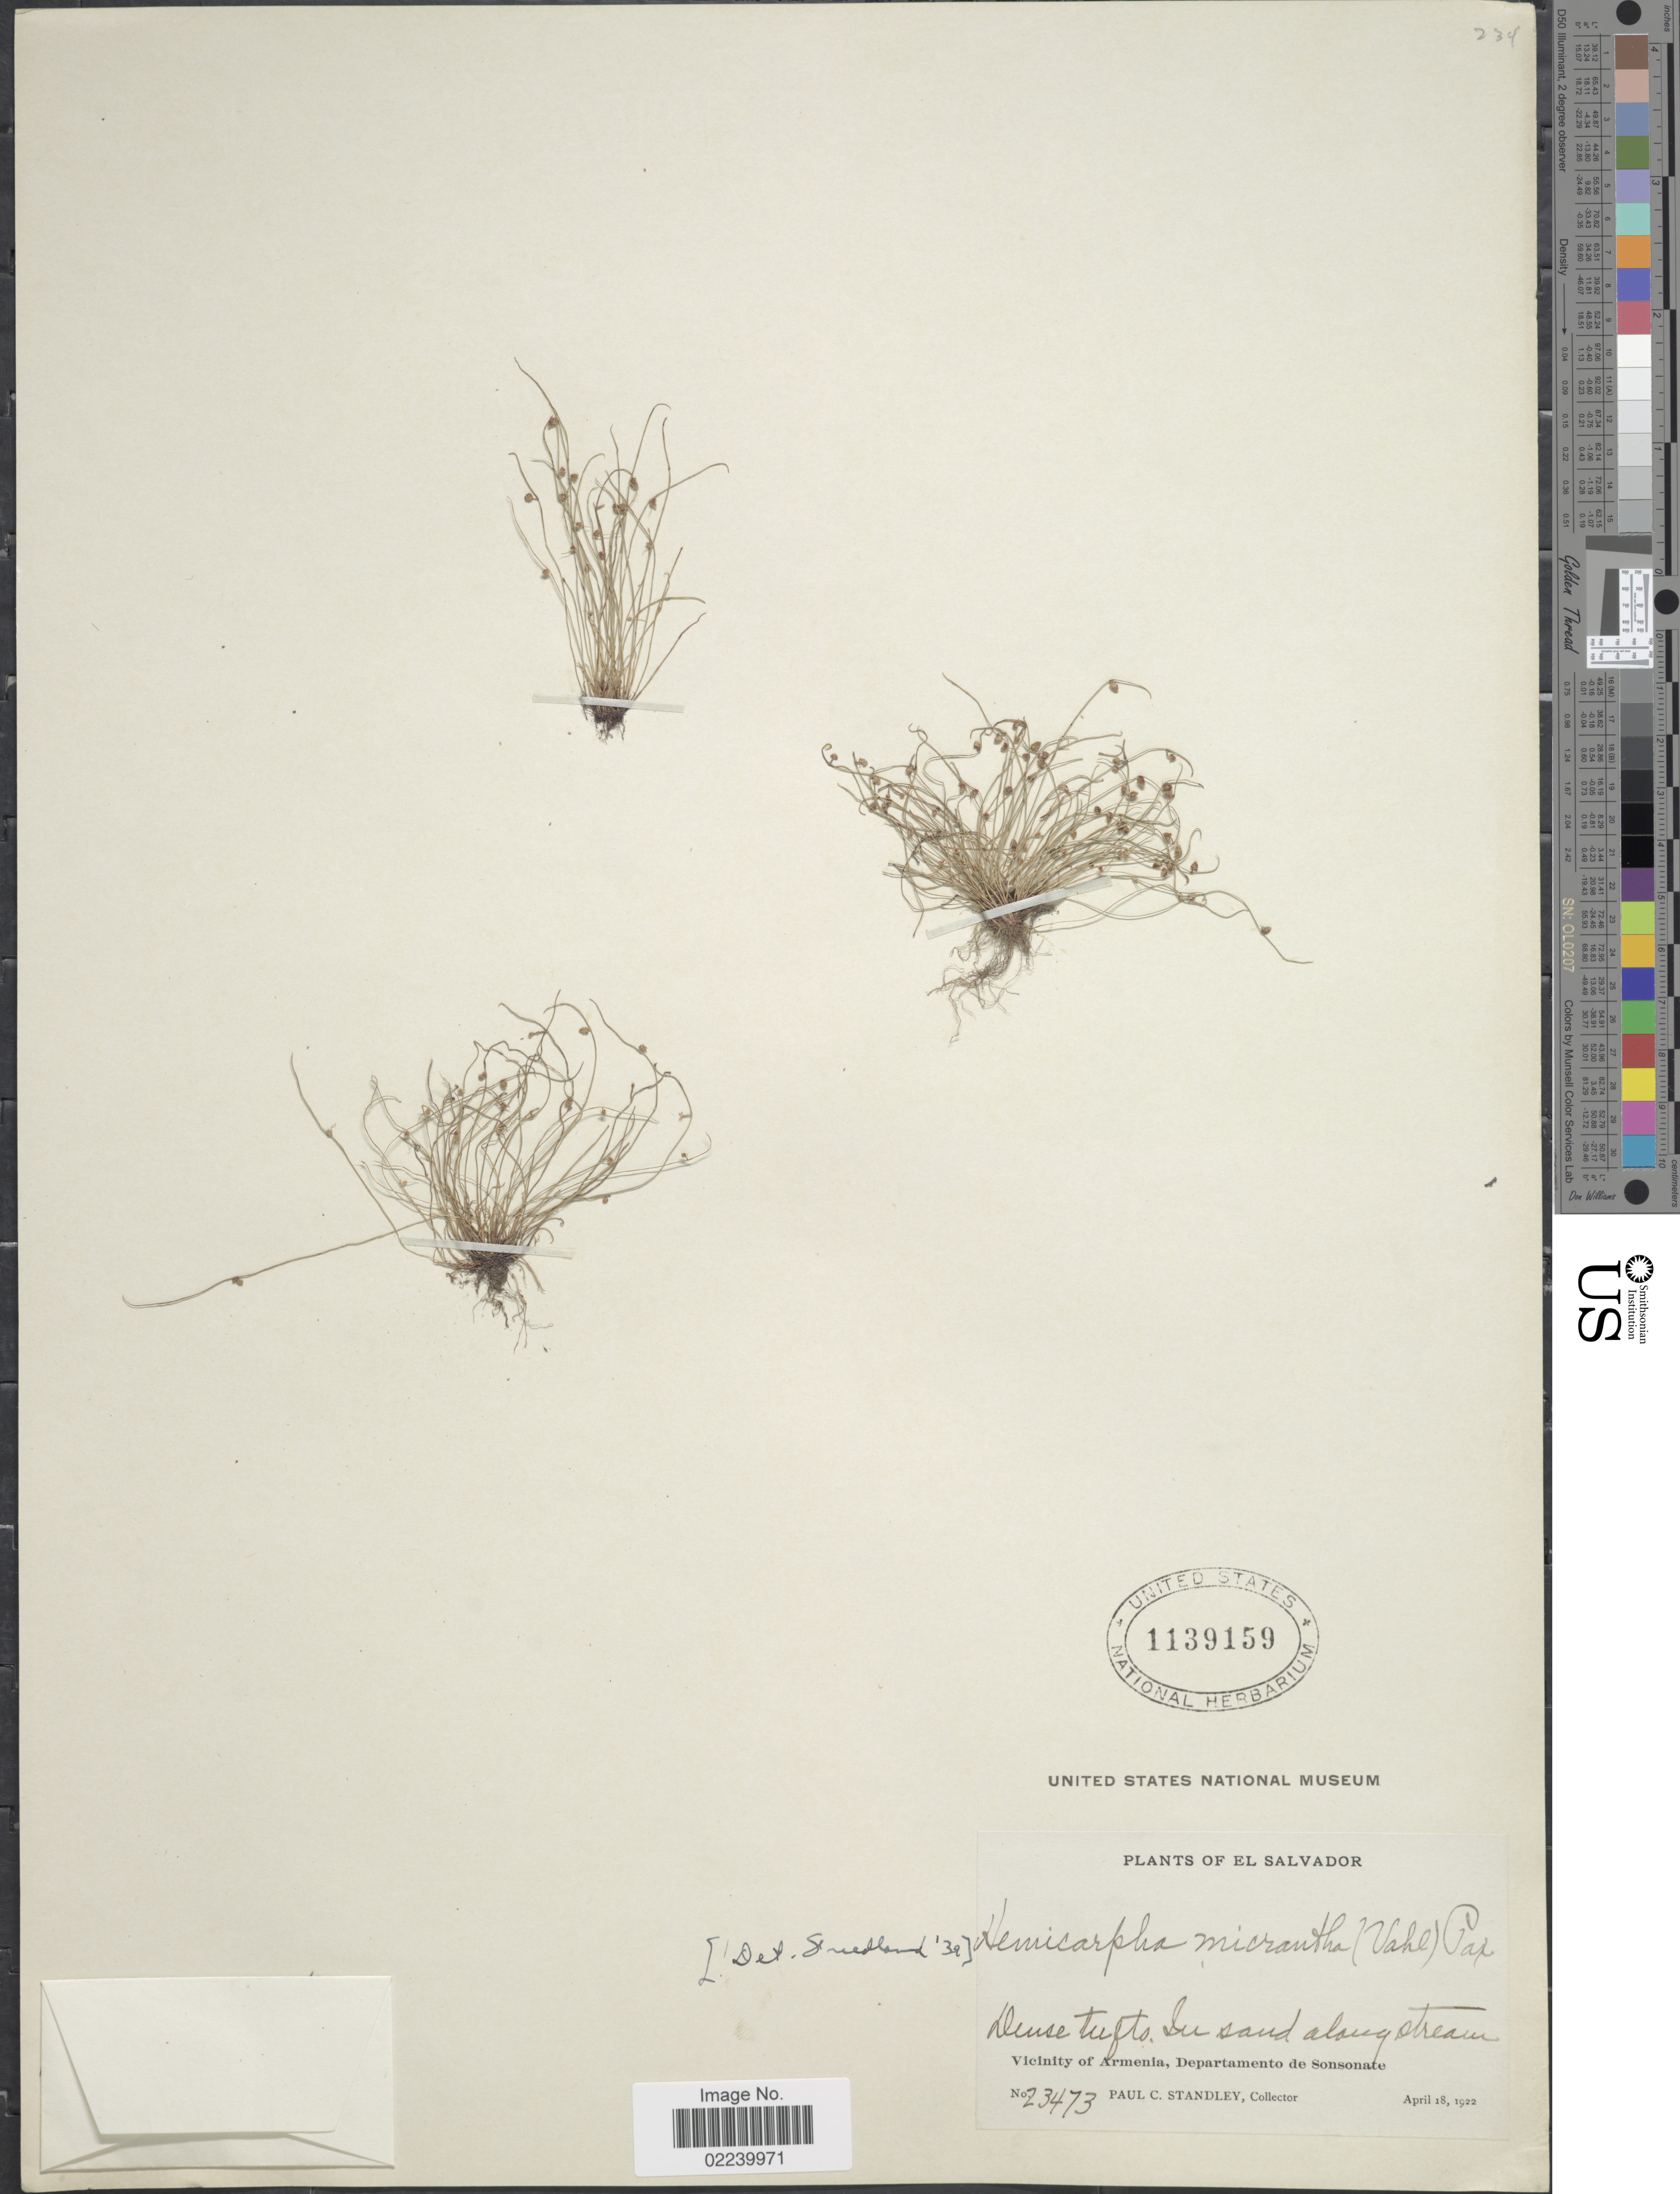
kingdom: Plantae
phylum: Tracheophyta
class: Liliopsida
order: Poales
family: Cyperaceae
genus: Cyperus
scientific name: Cyperus subsquarrosus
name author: (Muhl.) Bauters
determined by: Strong, M. T., (US), Smithsonian Institution - National Museum of Natural History (UNITED STATES)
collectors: P. C. Standley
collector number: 23473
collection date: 1922-04-18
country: El Salvador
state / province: Sonsonate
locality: In sand along stream, vicinity of Armenia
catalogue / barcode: US 1139159